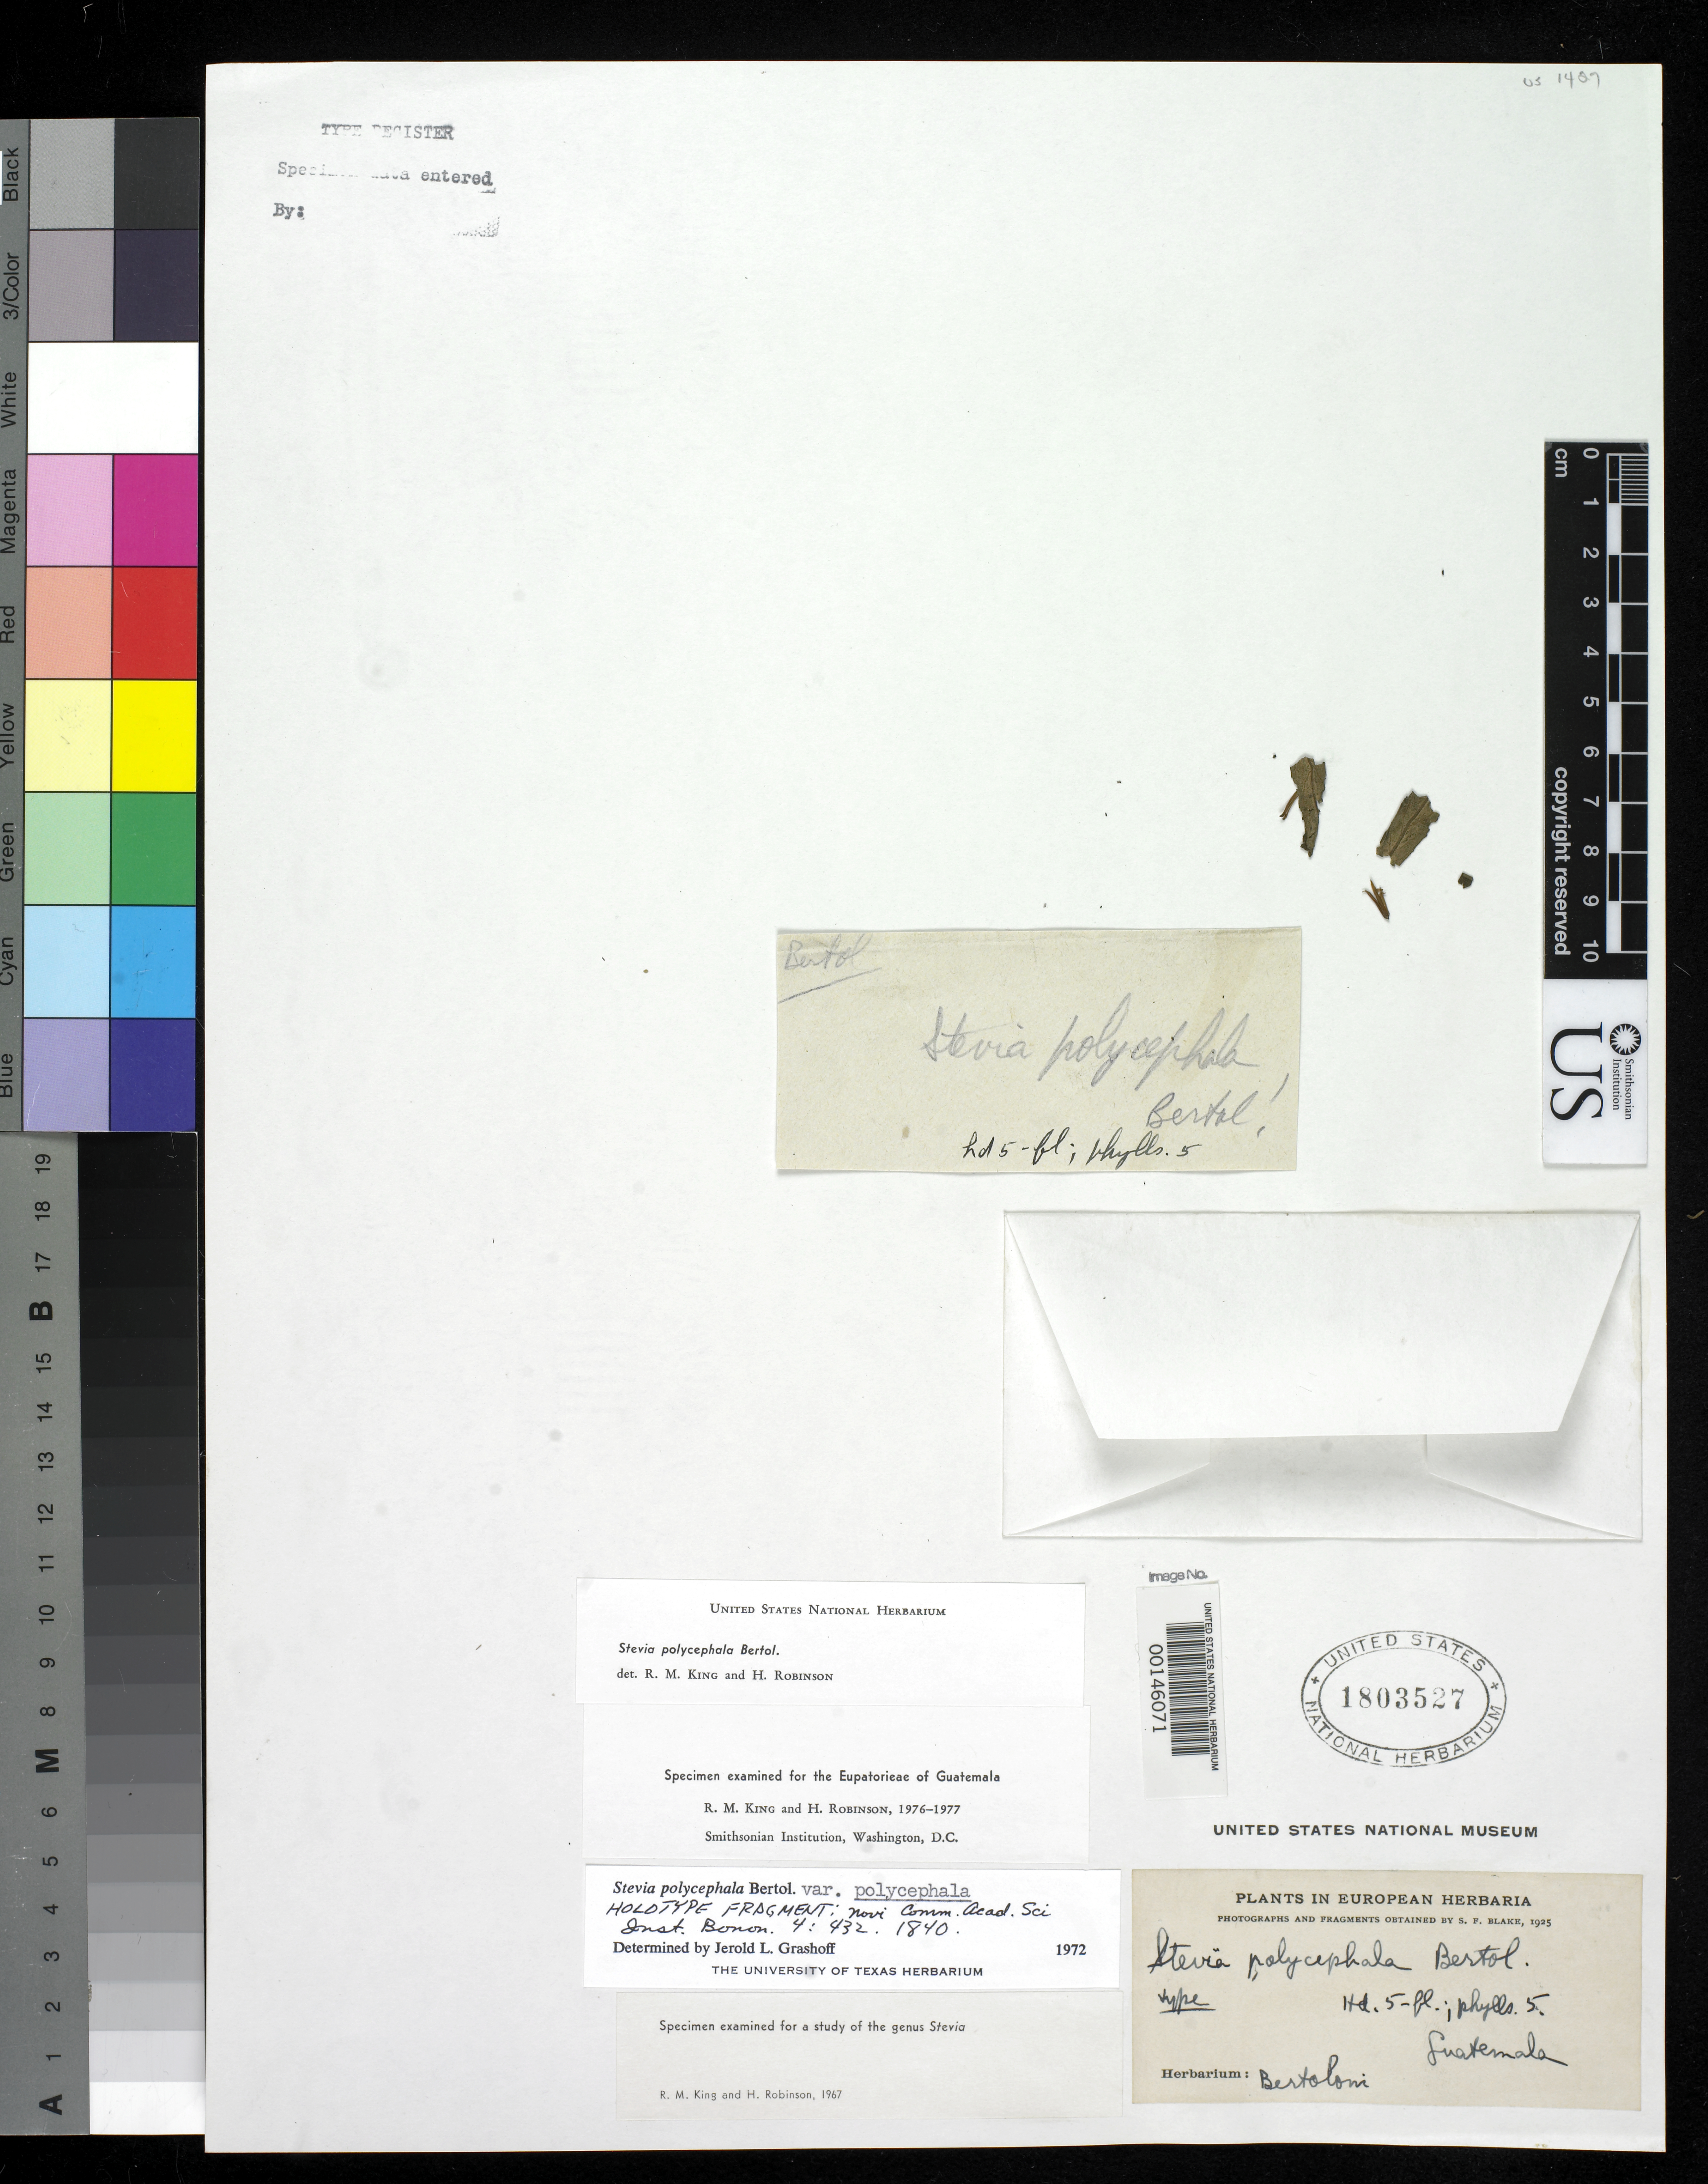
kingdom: Plantae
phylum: Tracheophyta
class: Magnoliopsida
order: Asterales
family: Asteraceae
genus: Stevia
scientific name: Stevia polycephala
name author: Bertoloni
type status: Type Fragment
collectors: A. Bertoloni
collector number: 26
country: Guatemala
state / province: Sacatepéquez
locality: Vulcano d'Acqua.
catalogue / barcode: US 1803527